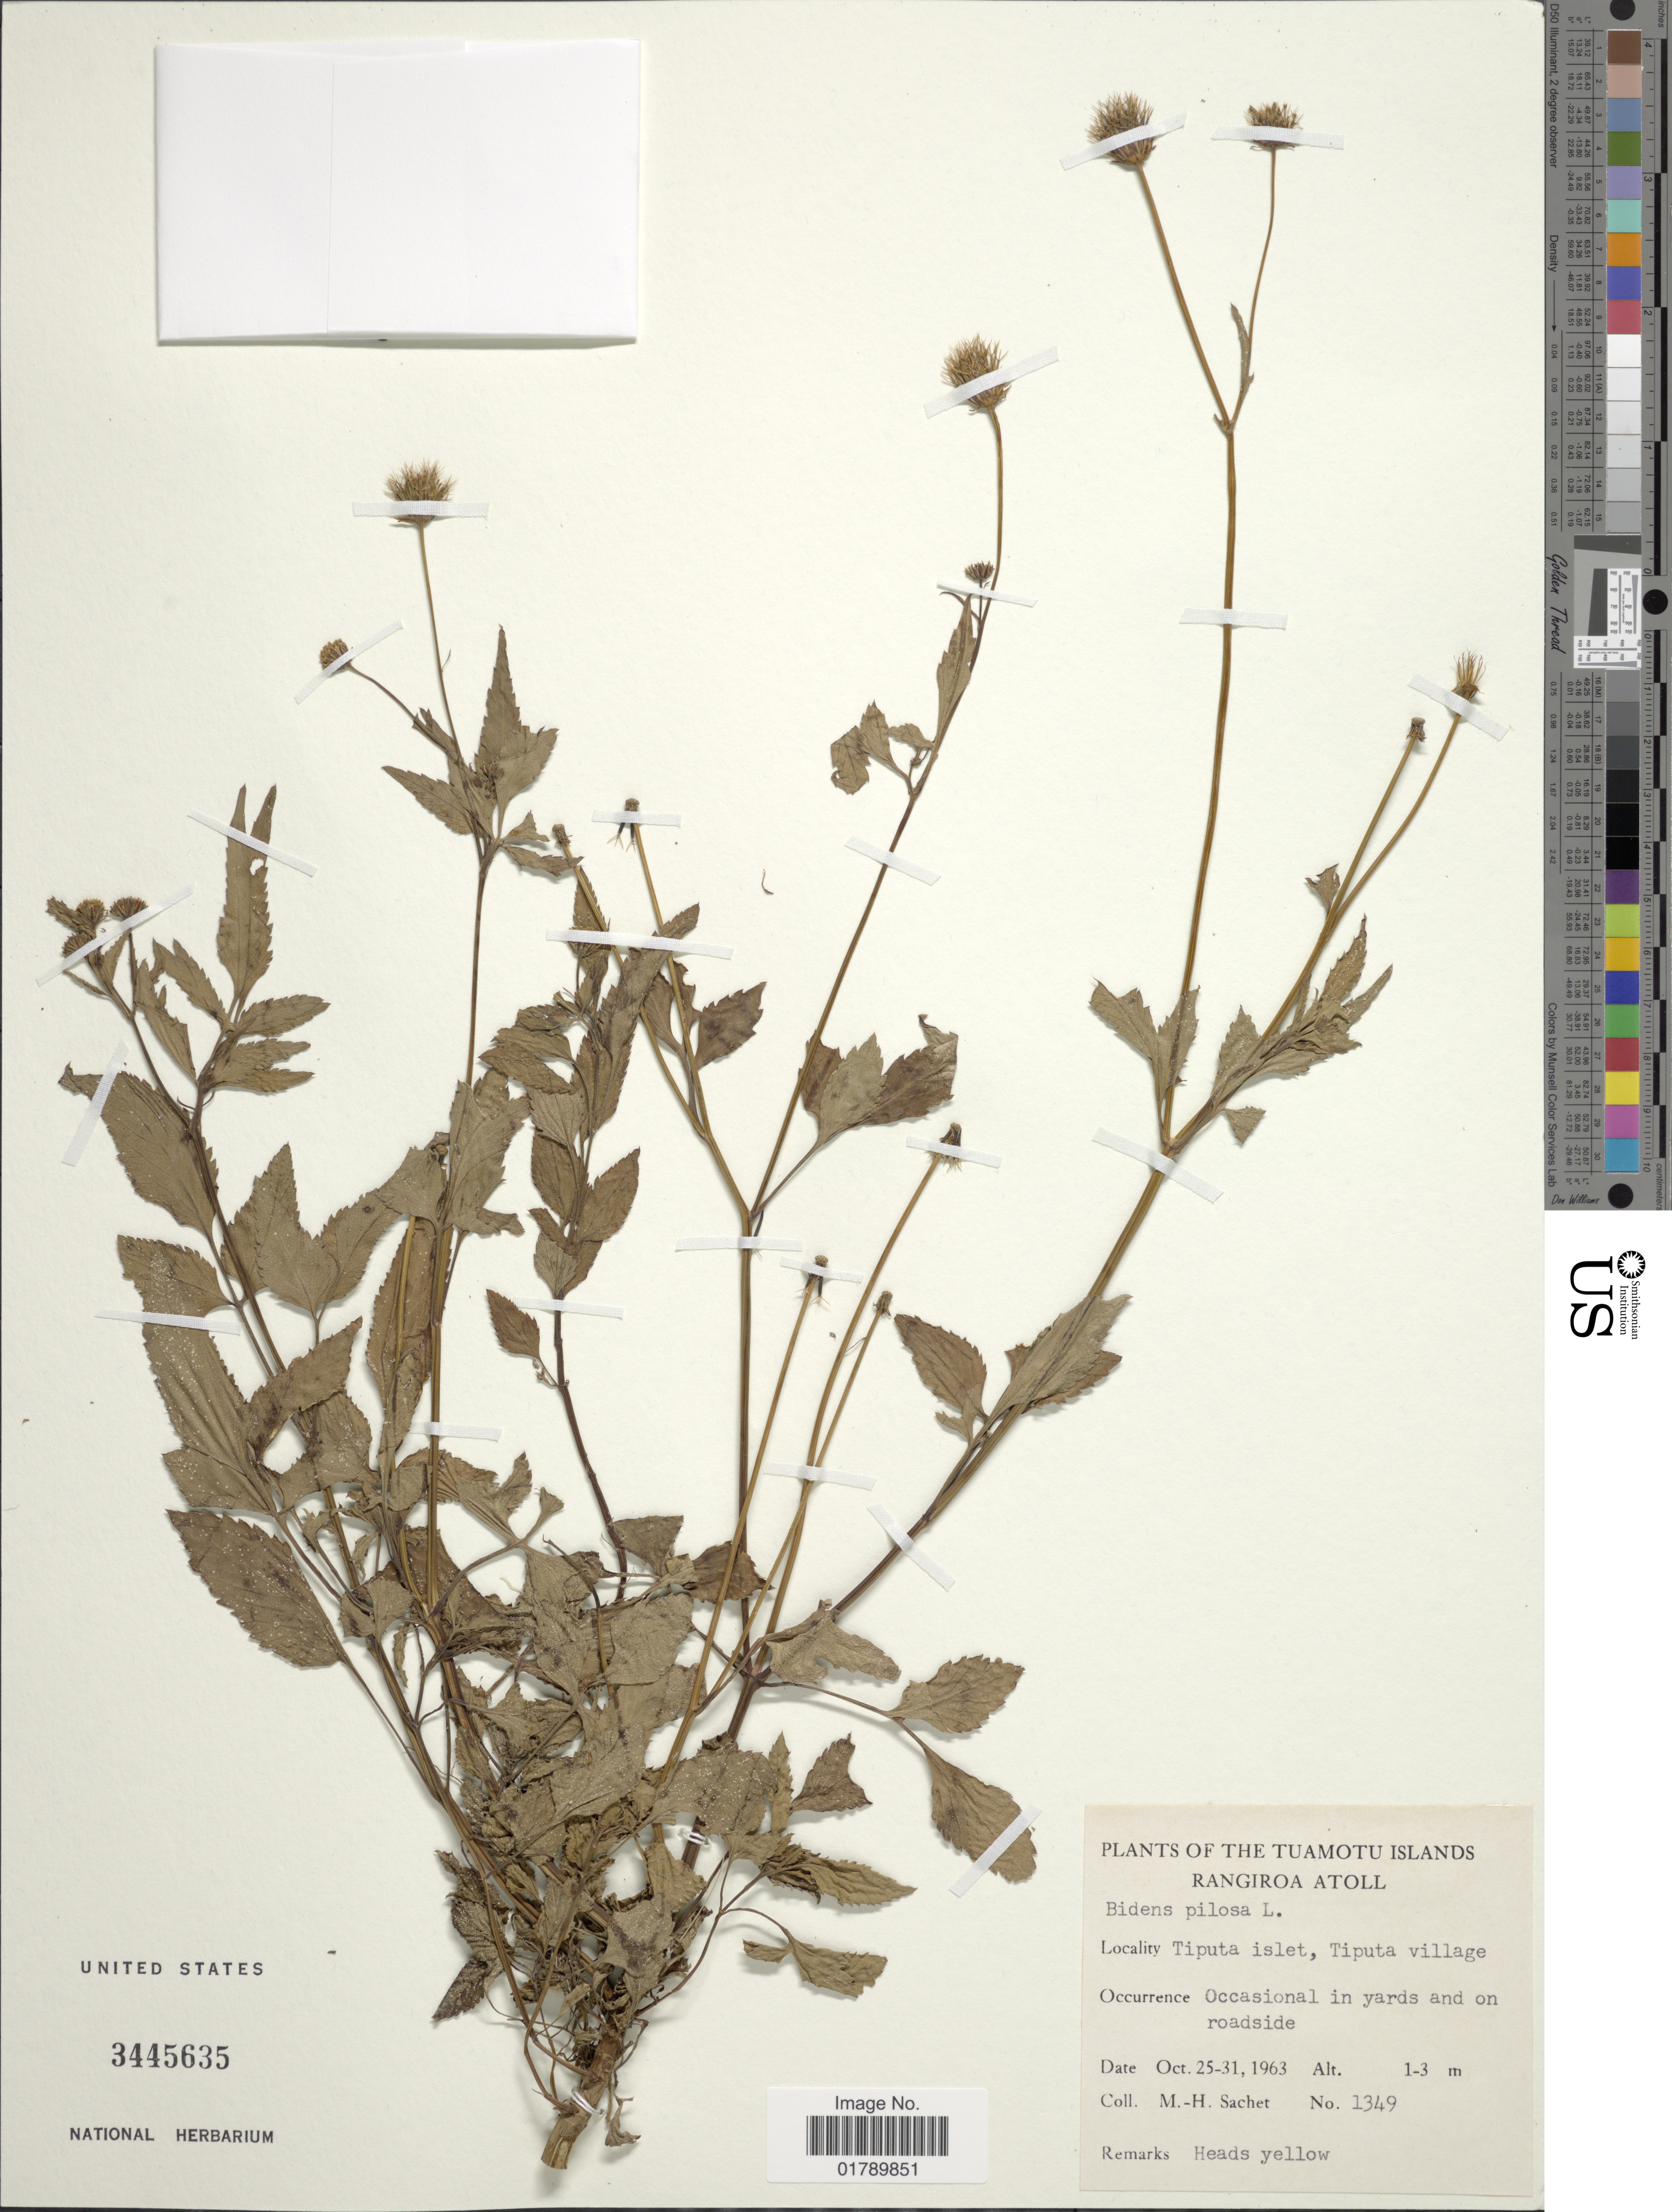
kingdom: Plantae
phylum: Tracheophyta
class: Magnoliopsida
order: Asterales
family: Asteraceae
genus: Bidens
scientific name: Bidens pilosa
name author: L.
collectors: M.-H. Sachet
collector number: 1349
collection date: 1963-10-25/1963-10-31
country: French Polynesia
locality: Rangiroa Atoll. Tiputa Islet, Tiputa village.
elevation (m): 1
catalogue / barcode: US 3445635